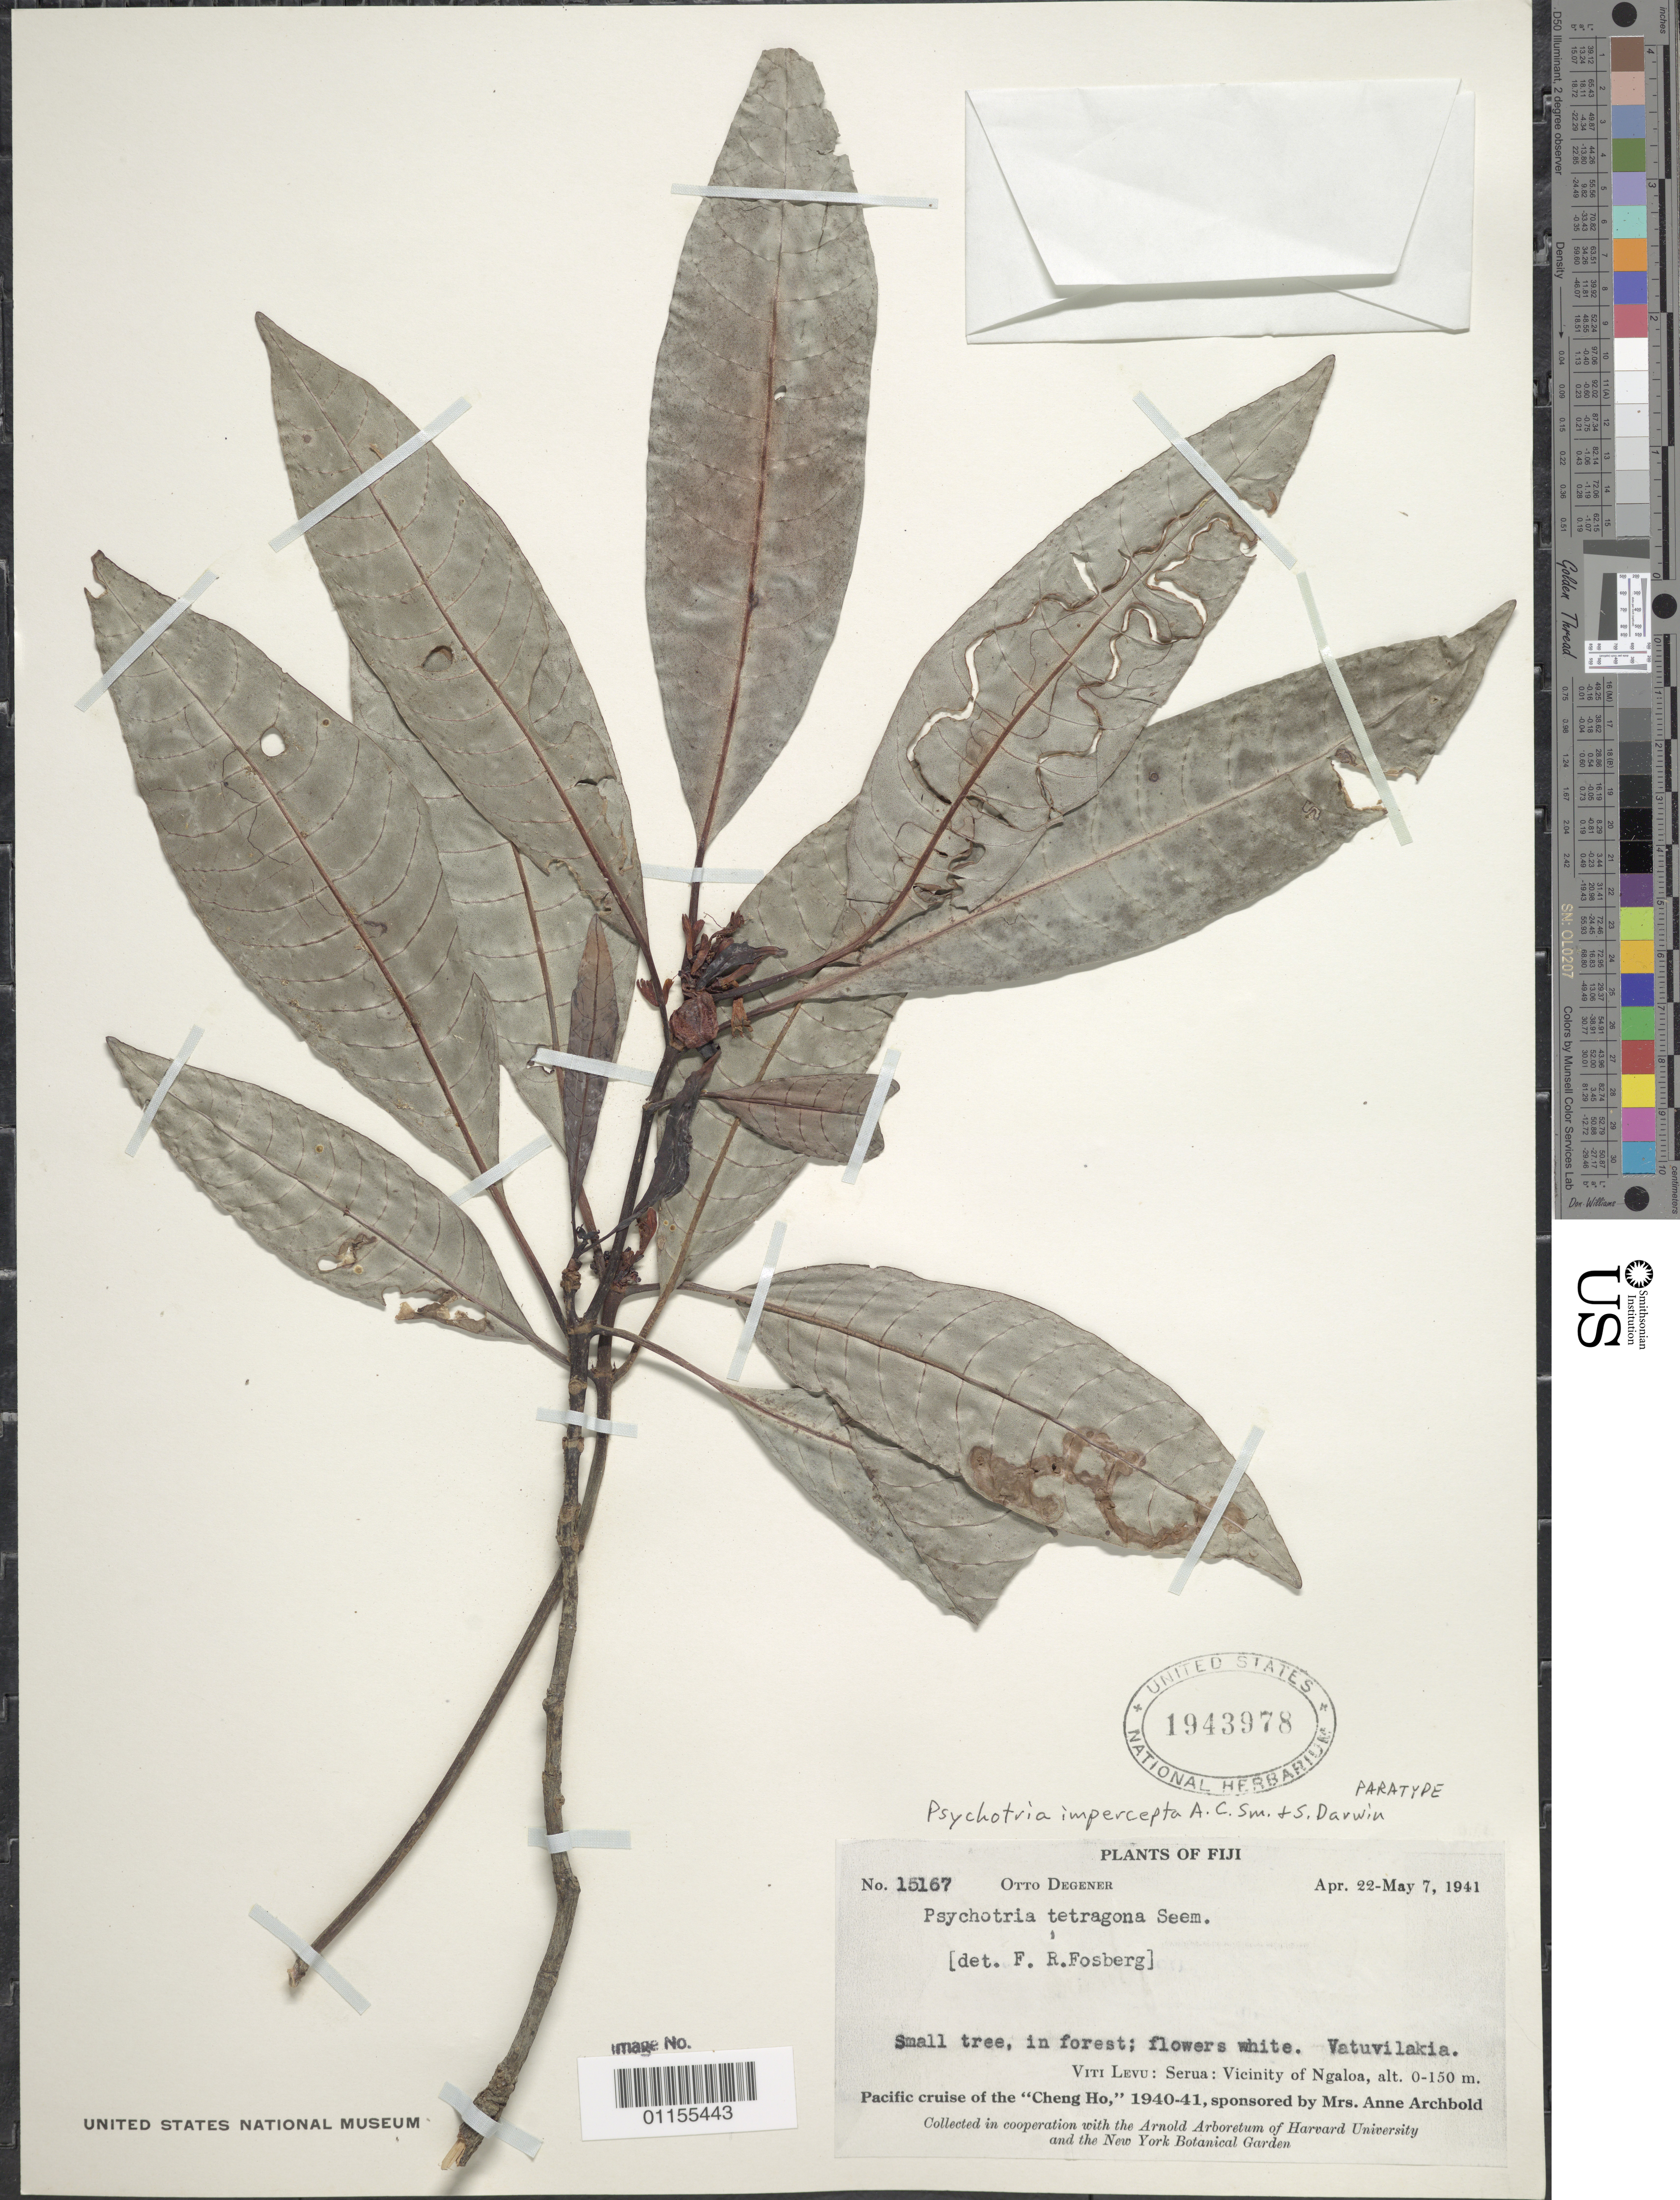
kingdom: Plantae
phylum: Tracheophyta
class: Magnoliopsida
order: Gentianales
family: Rubiaceae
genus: Psychotria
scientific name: Psychotria impercepta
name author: A.C. Sm. & S.P. Darwin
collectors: O. Degener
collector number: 15167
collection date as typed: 22 Apr 1941 to 07 May 1941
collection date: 1941-04-22/1941-05-07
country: Fiji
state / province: Serua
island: Viti Levu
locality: Vicinity of Ngaloa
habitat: in forest.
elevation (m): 0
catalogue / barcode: US 1943978